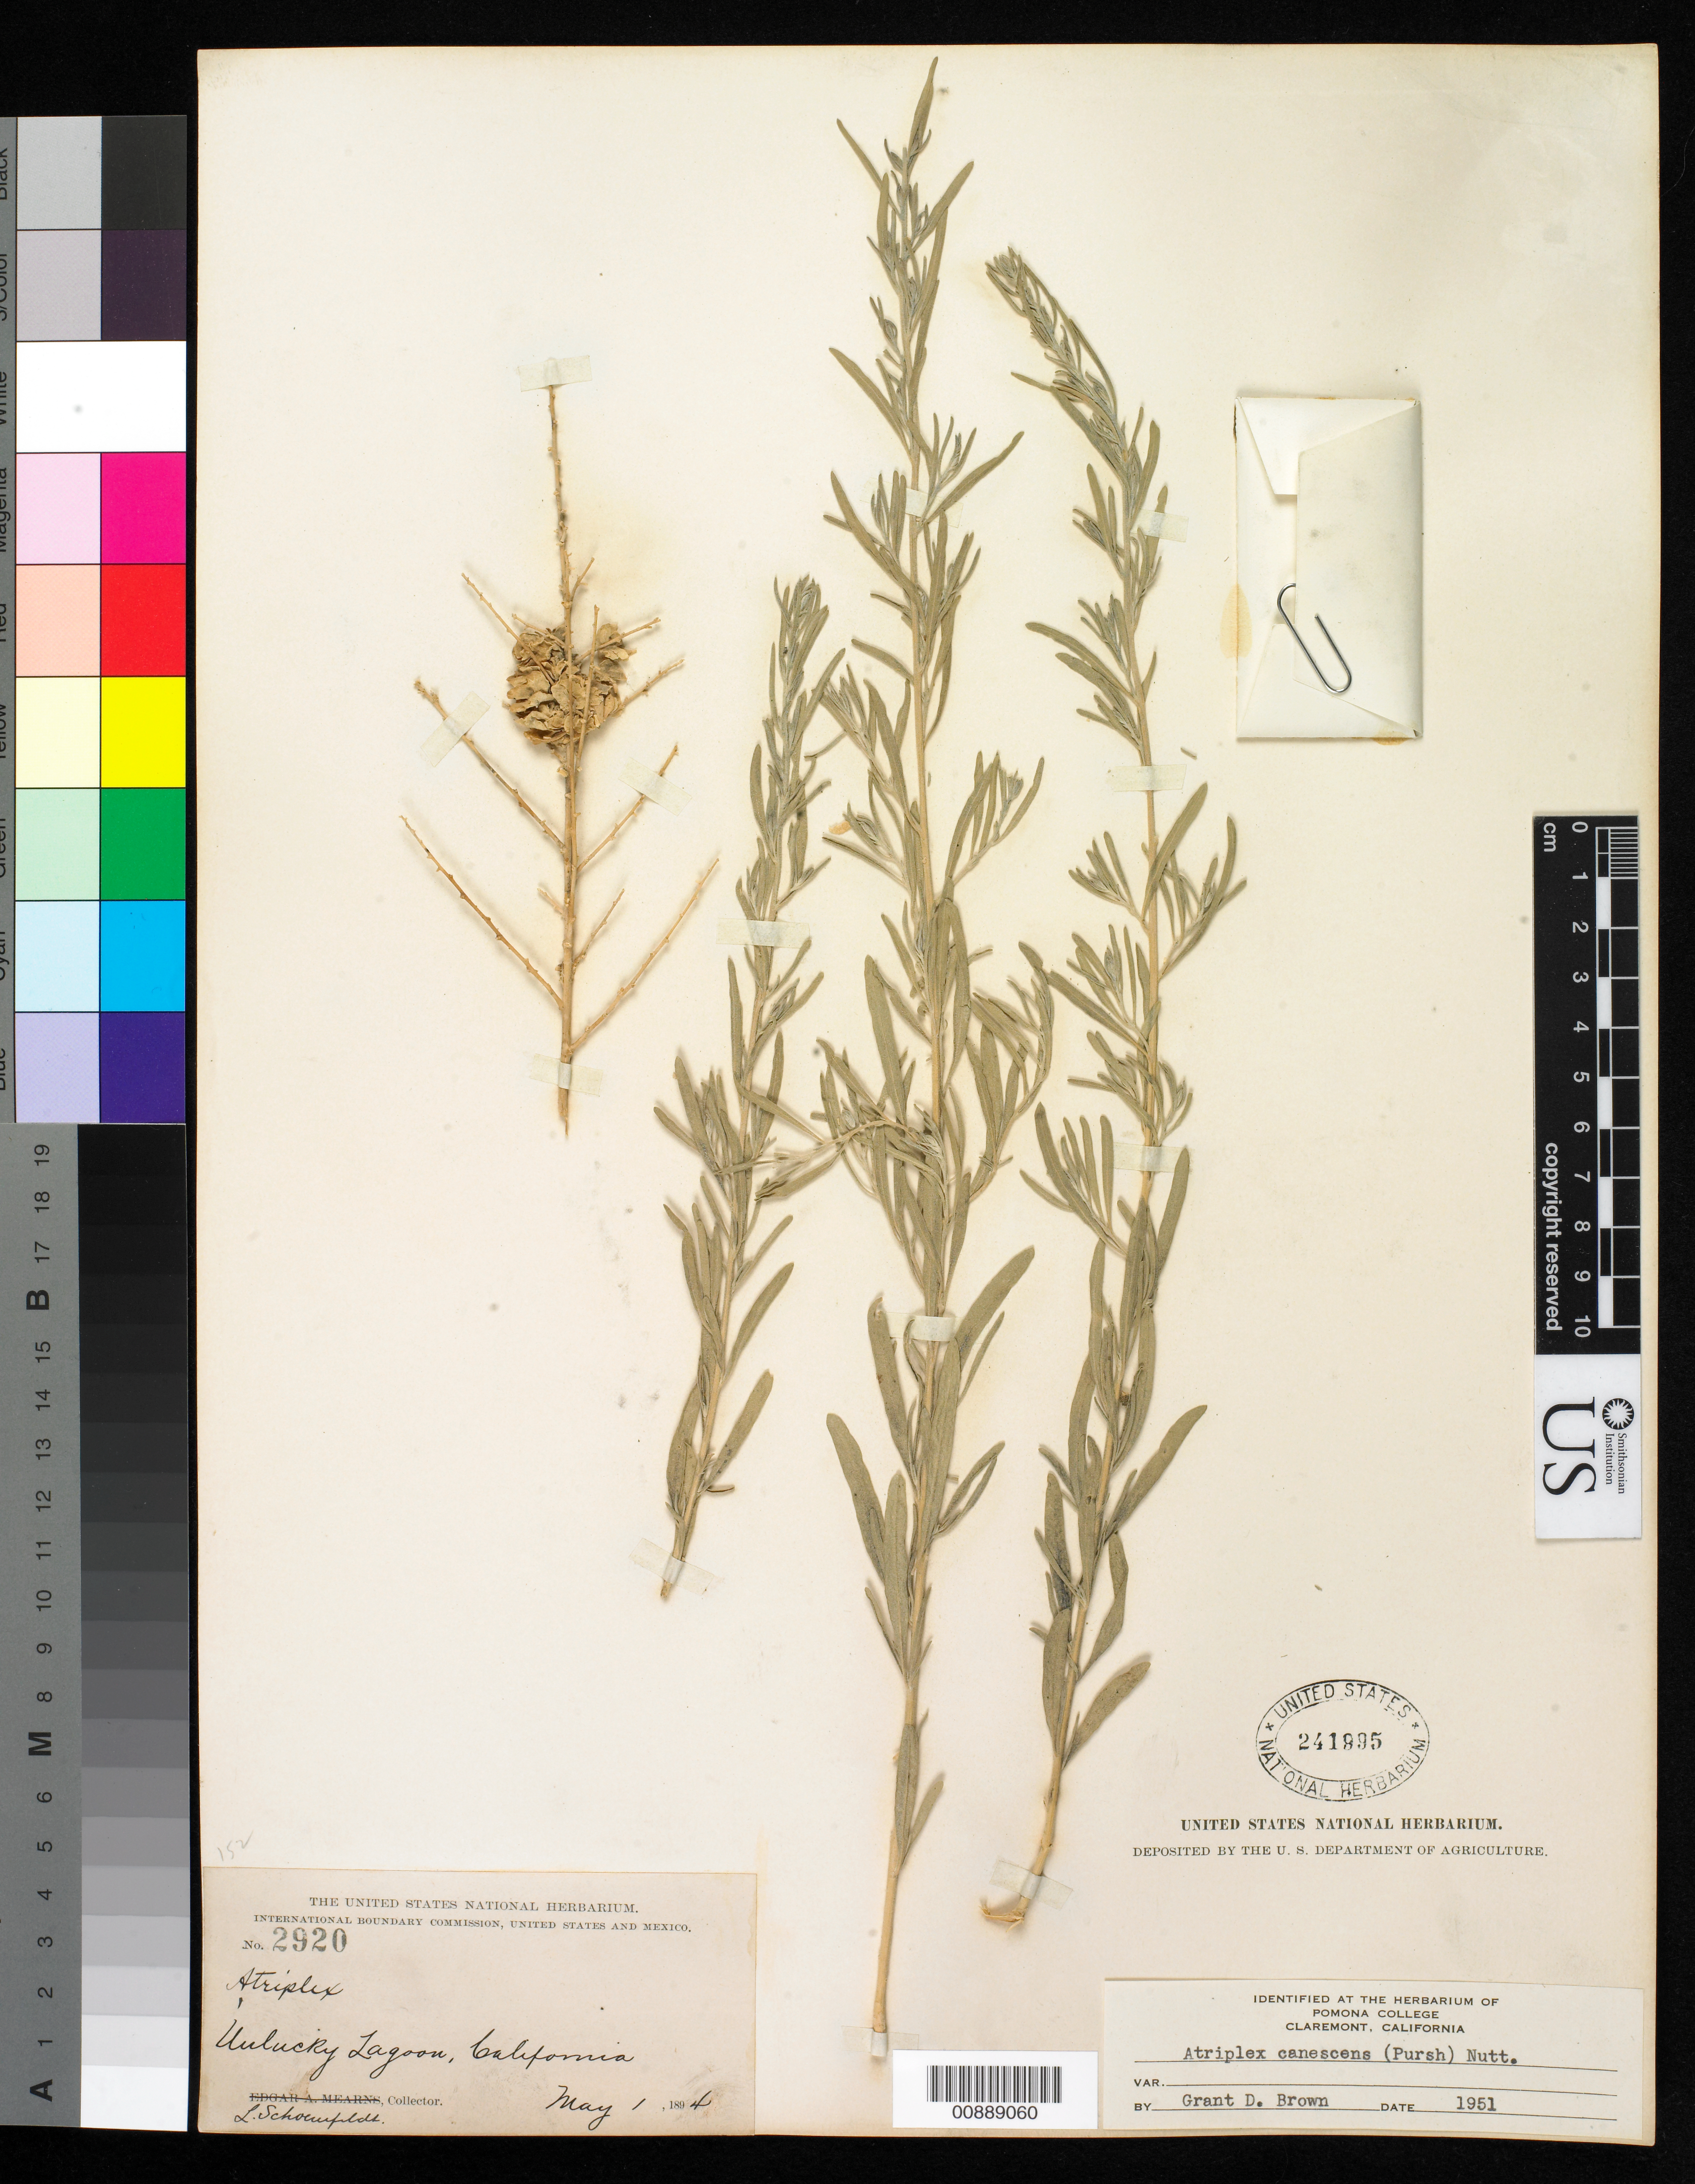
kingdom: Plantae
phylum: Tracheophyta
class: Magnoliopsida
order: Caryophyllales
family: Amaranthaceae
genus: Atriplex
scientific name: Atriplex canescens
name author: (Pursh) Nutt.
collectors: L. Schoenfeldt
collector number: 2920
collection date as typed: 01 May 1894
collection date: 1894-05-01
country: United States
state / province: California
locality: Unlucky Lagoon, California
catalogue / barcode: US 241995